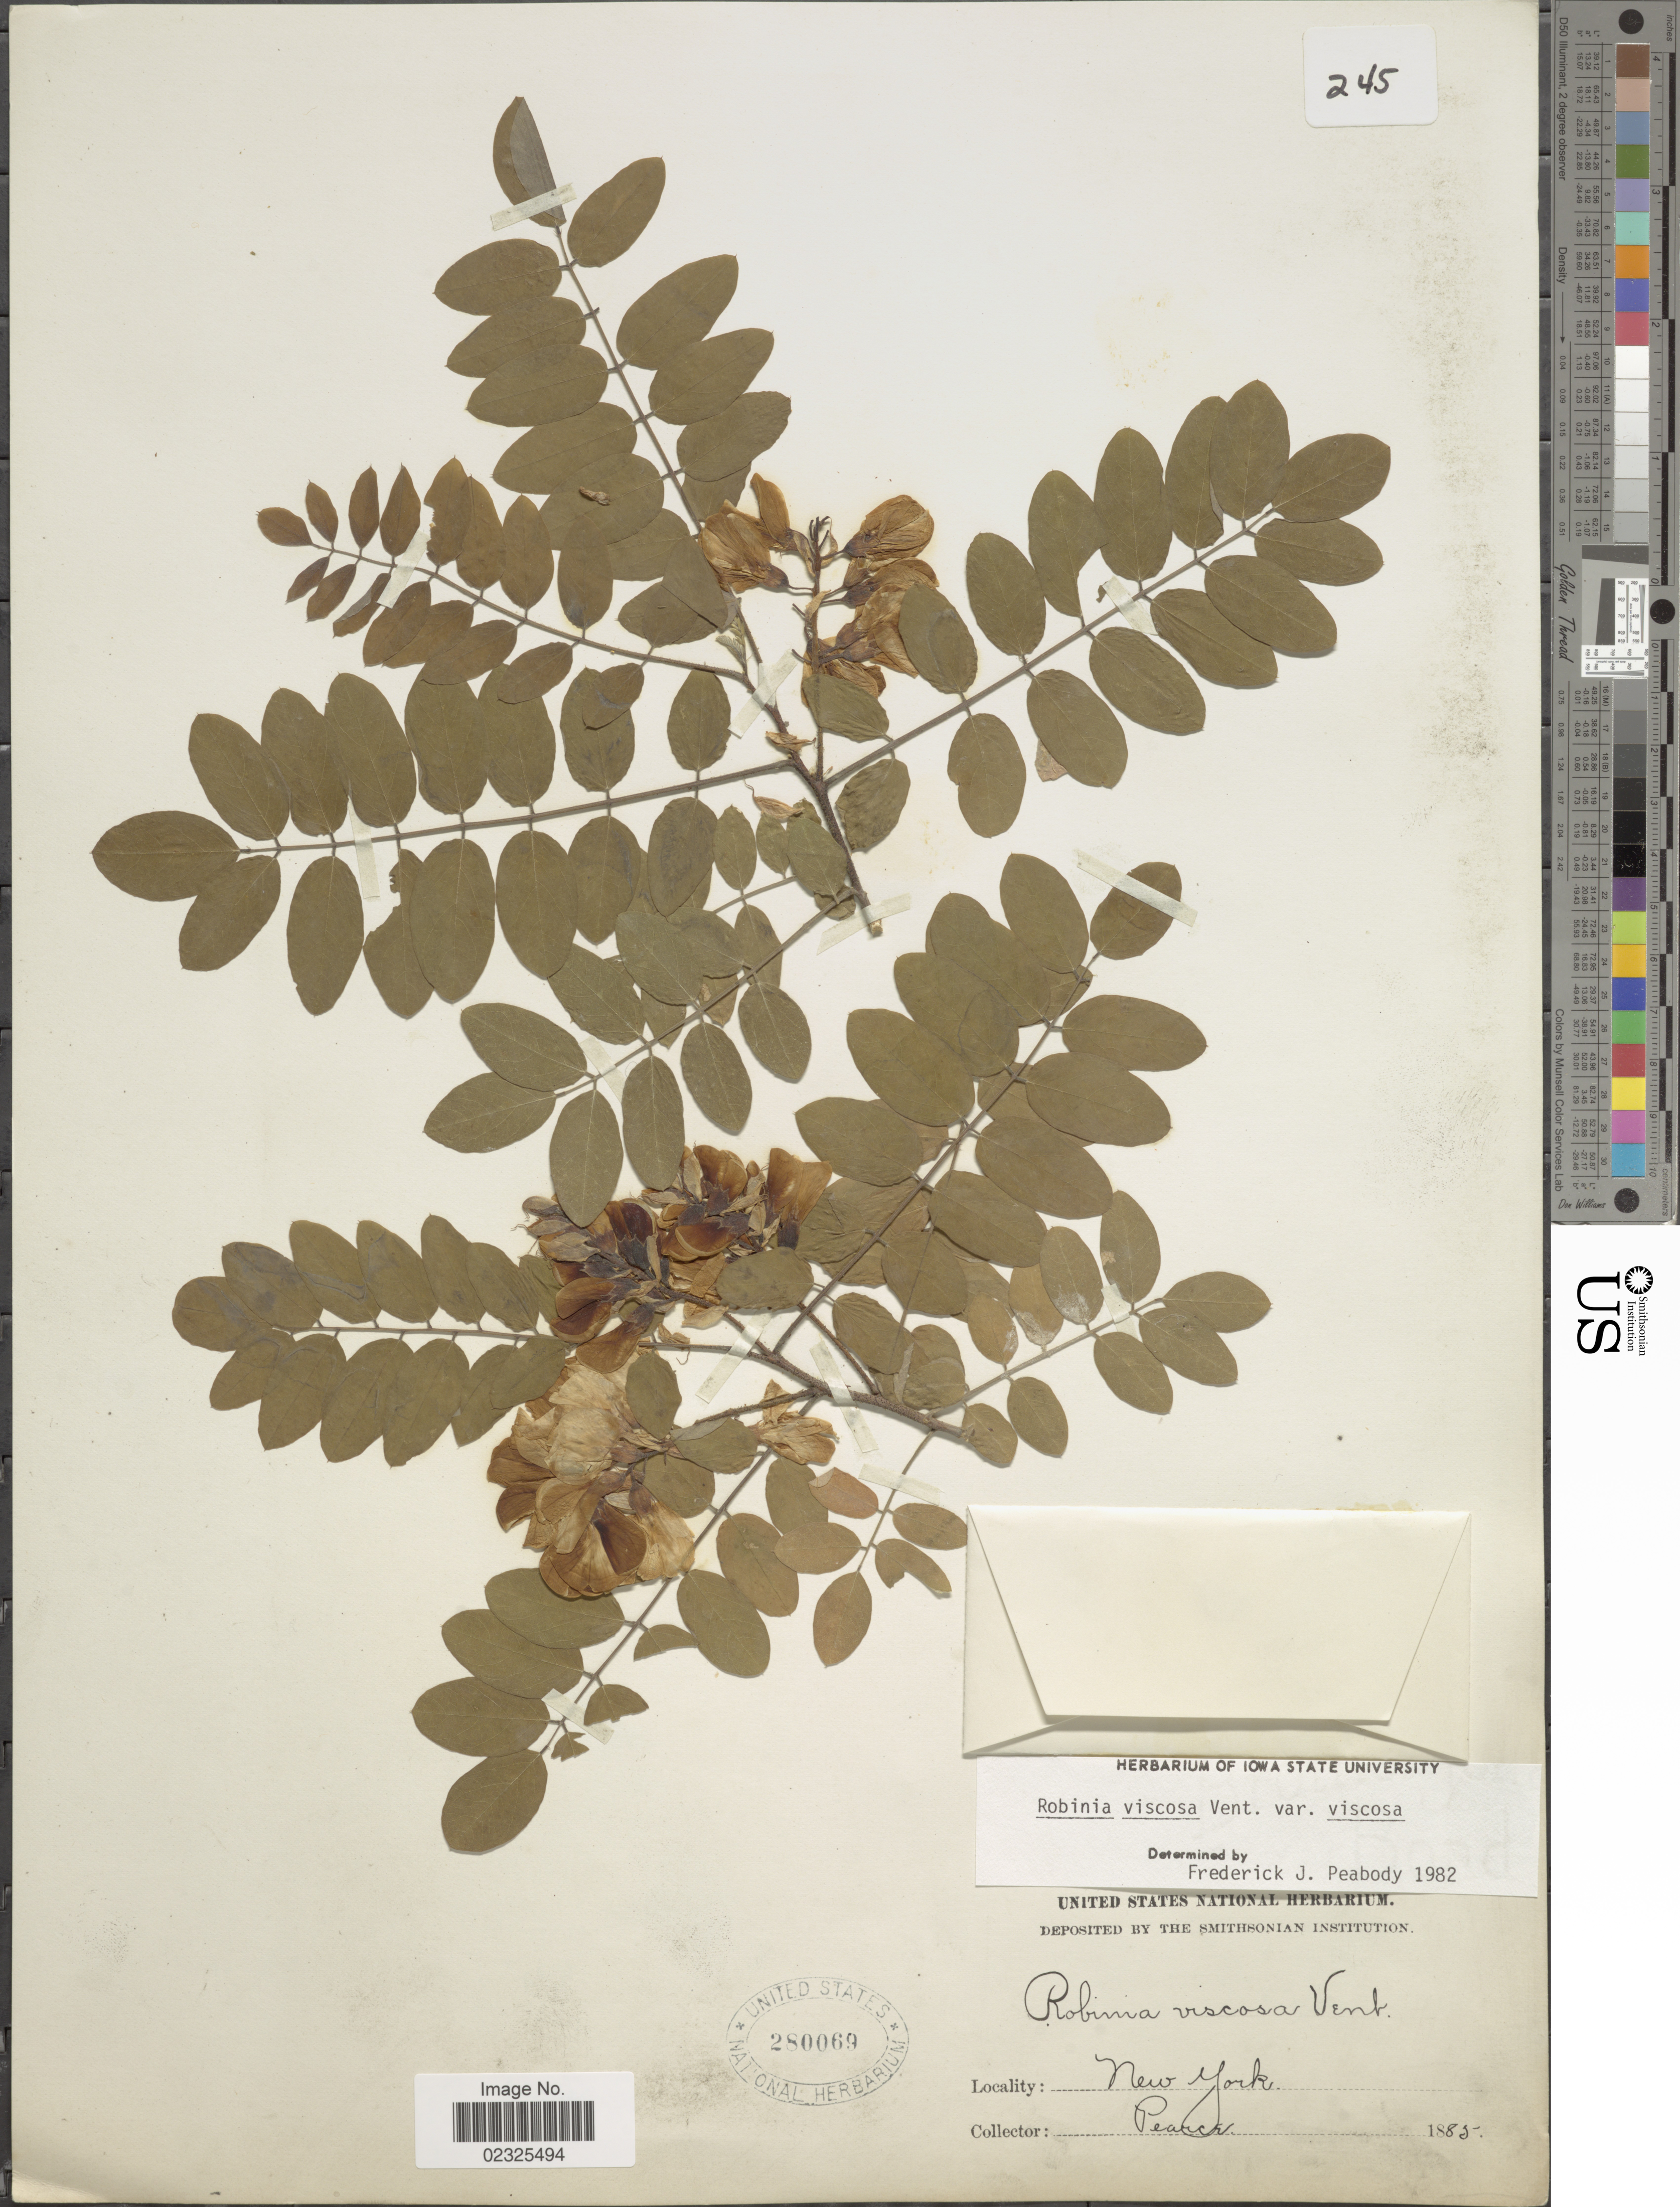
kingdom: Plantae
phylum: Tracheophyta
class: Magnoliopsida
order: Fabales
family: Fabaceae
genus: Robinia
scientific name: Robinia viscosa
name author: Vent.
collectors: -. Pearce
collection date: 1885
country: United States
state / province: New York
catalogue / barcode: US 280069